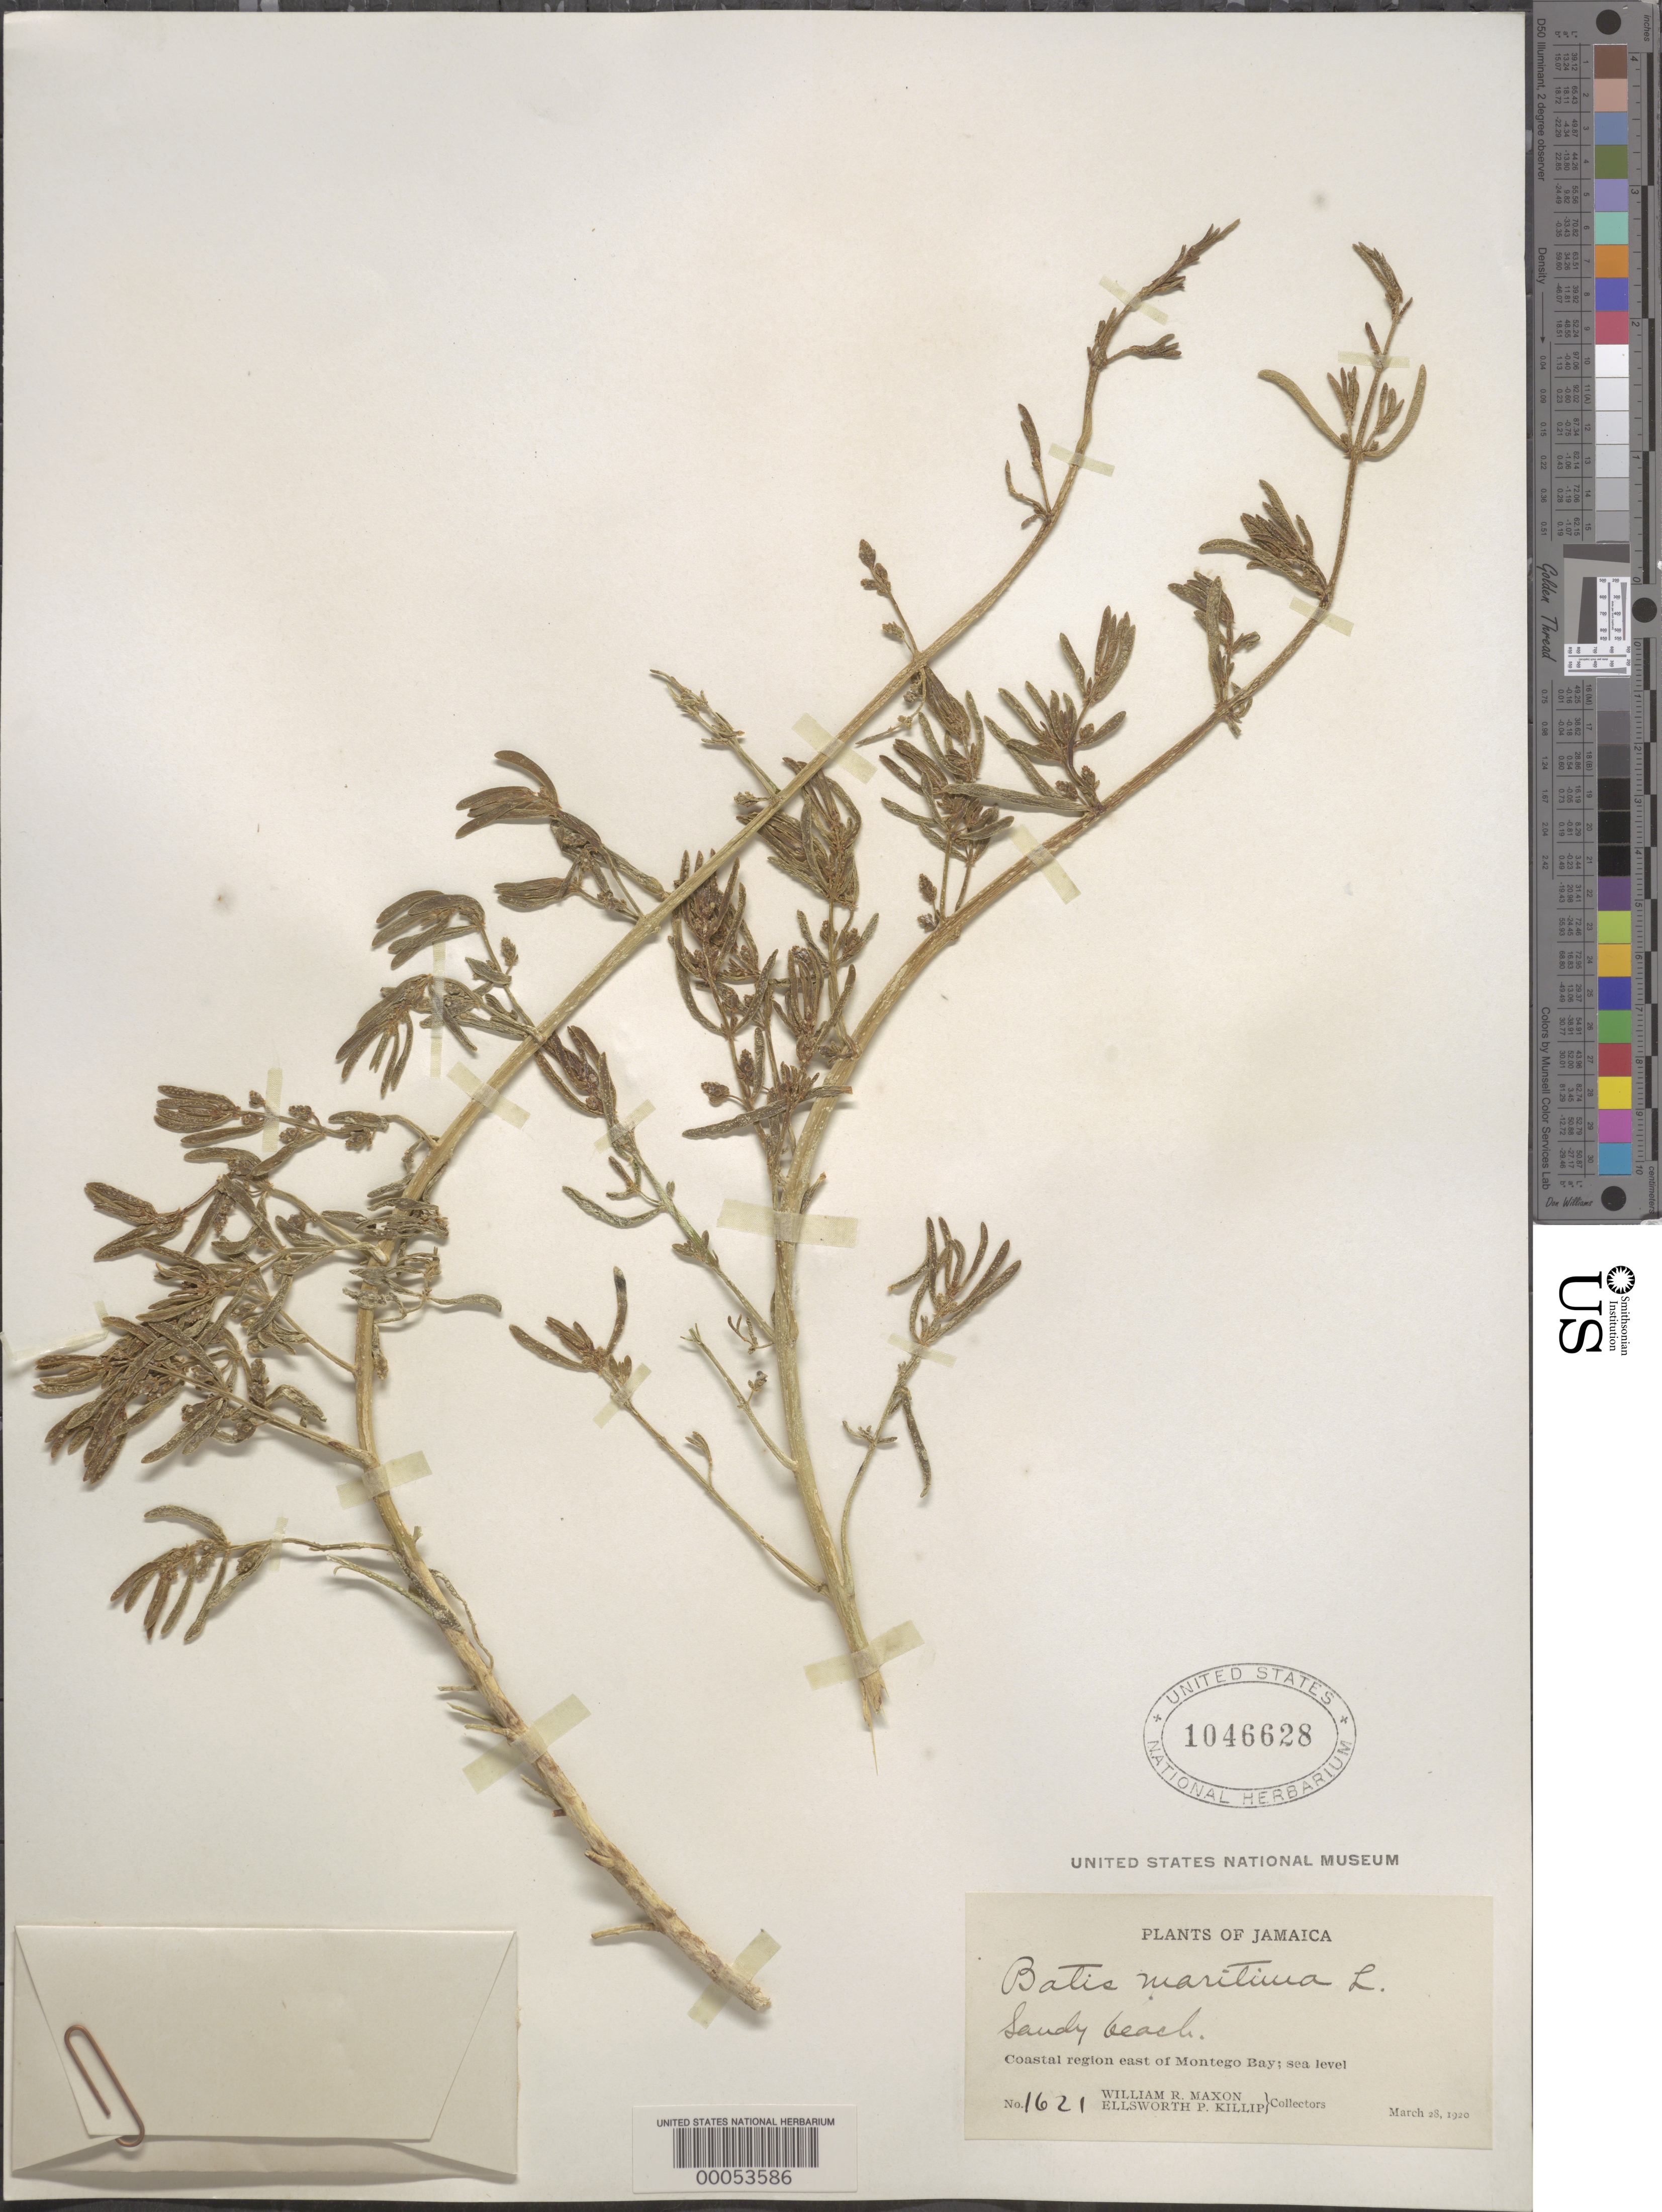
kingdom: Plantae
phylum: Tracheophyta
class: Magnoliopsida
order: Brassicales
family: Bataceae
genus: Batis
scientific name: Batis maritima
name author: L.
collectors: W. R. Maxon & E. P. Killip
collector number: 1621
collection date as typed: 28 Mar 1920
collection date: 1920-03-28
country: Jamaica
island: Greater Antilles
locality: Coastal region east of montego bay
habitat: Sandy beach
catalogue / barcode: US 1046628